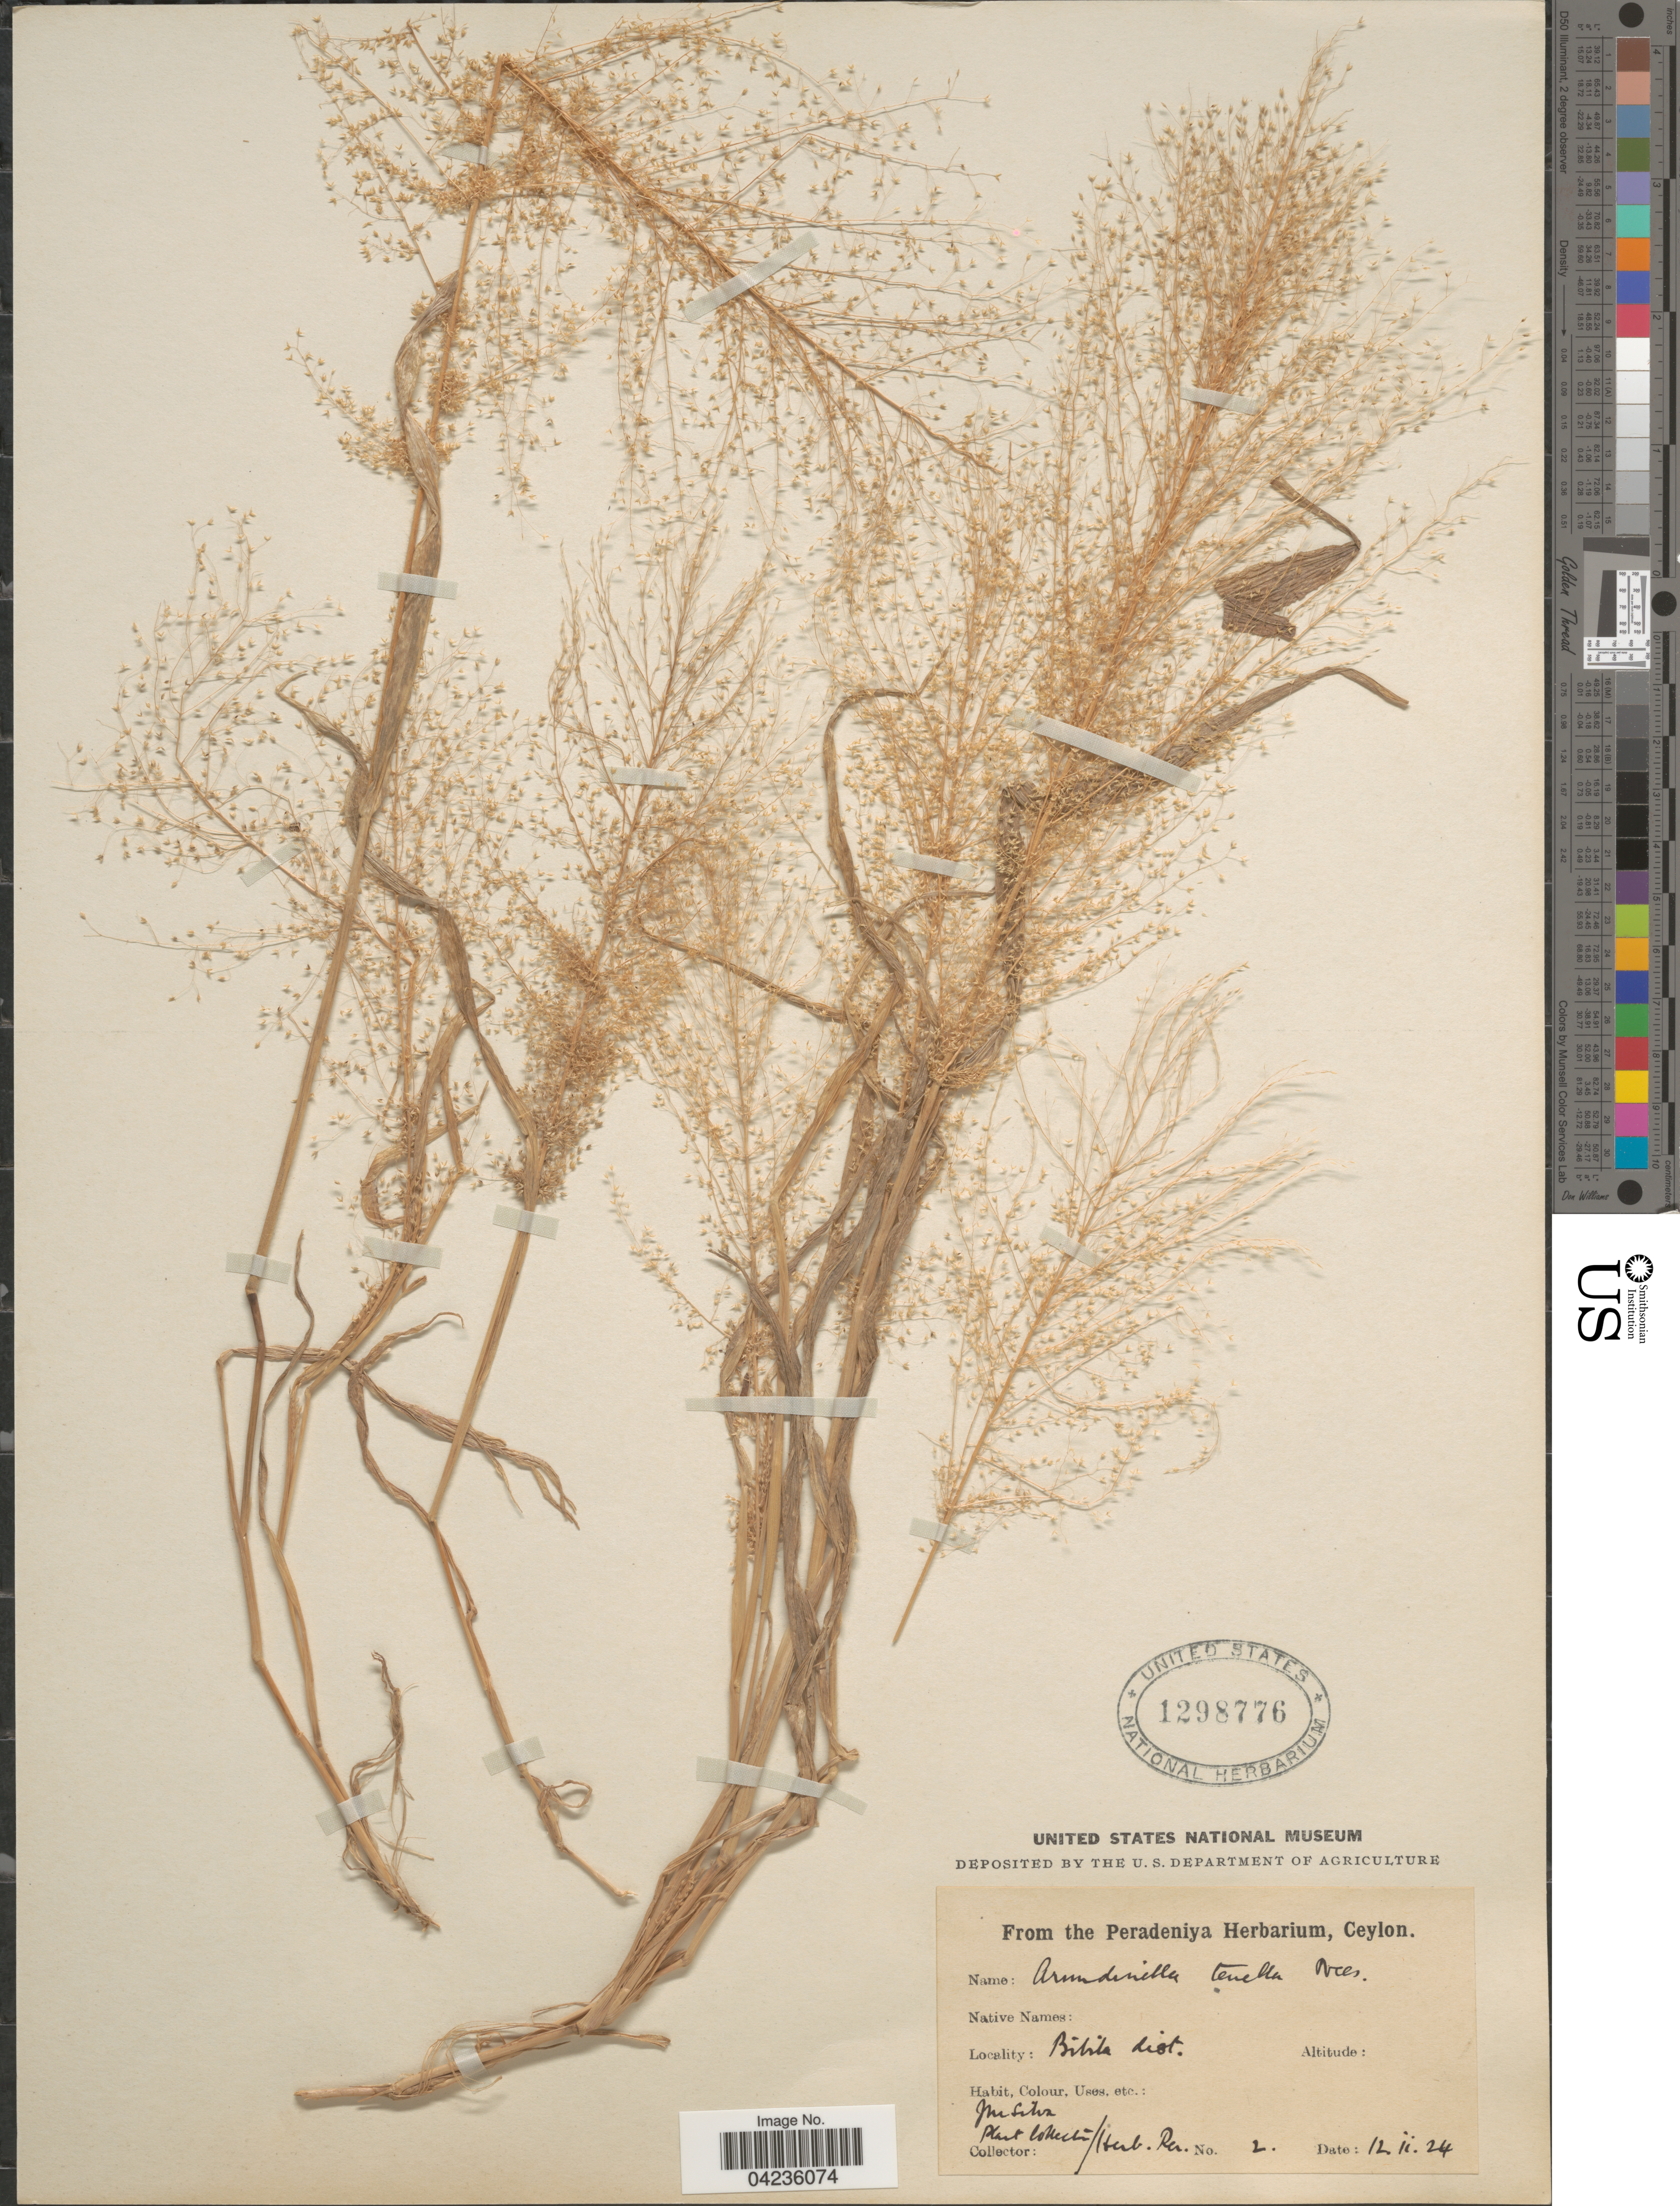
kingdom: Plantae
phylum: Tracheophyta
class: Liliopsida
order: Poales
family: Poaceae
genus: Arundinella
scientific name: Arundinella pumila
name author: (Hochst. ex A. Rich.) Steud.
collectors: J. M. Silva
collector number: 2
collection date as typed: Transcribed d/m/y: 12/2/24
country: Sri Lanka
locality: Bibila dist.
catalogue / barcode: US 1298776